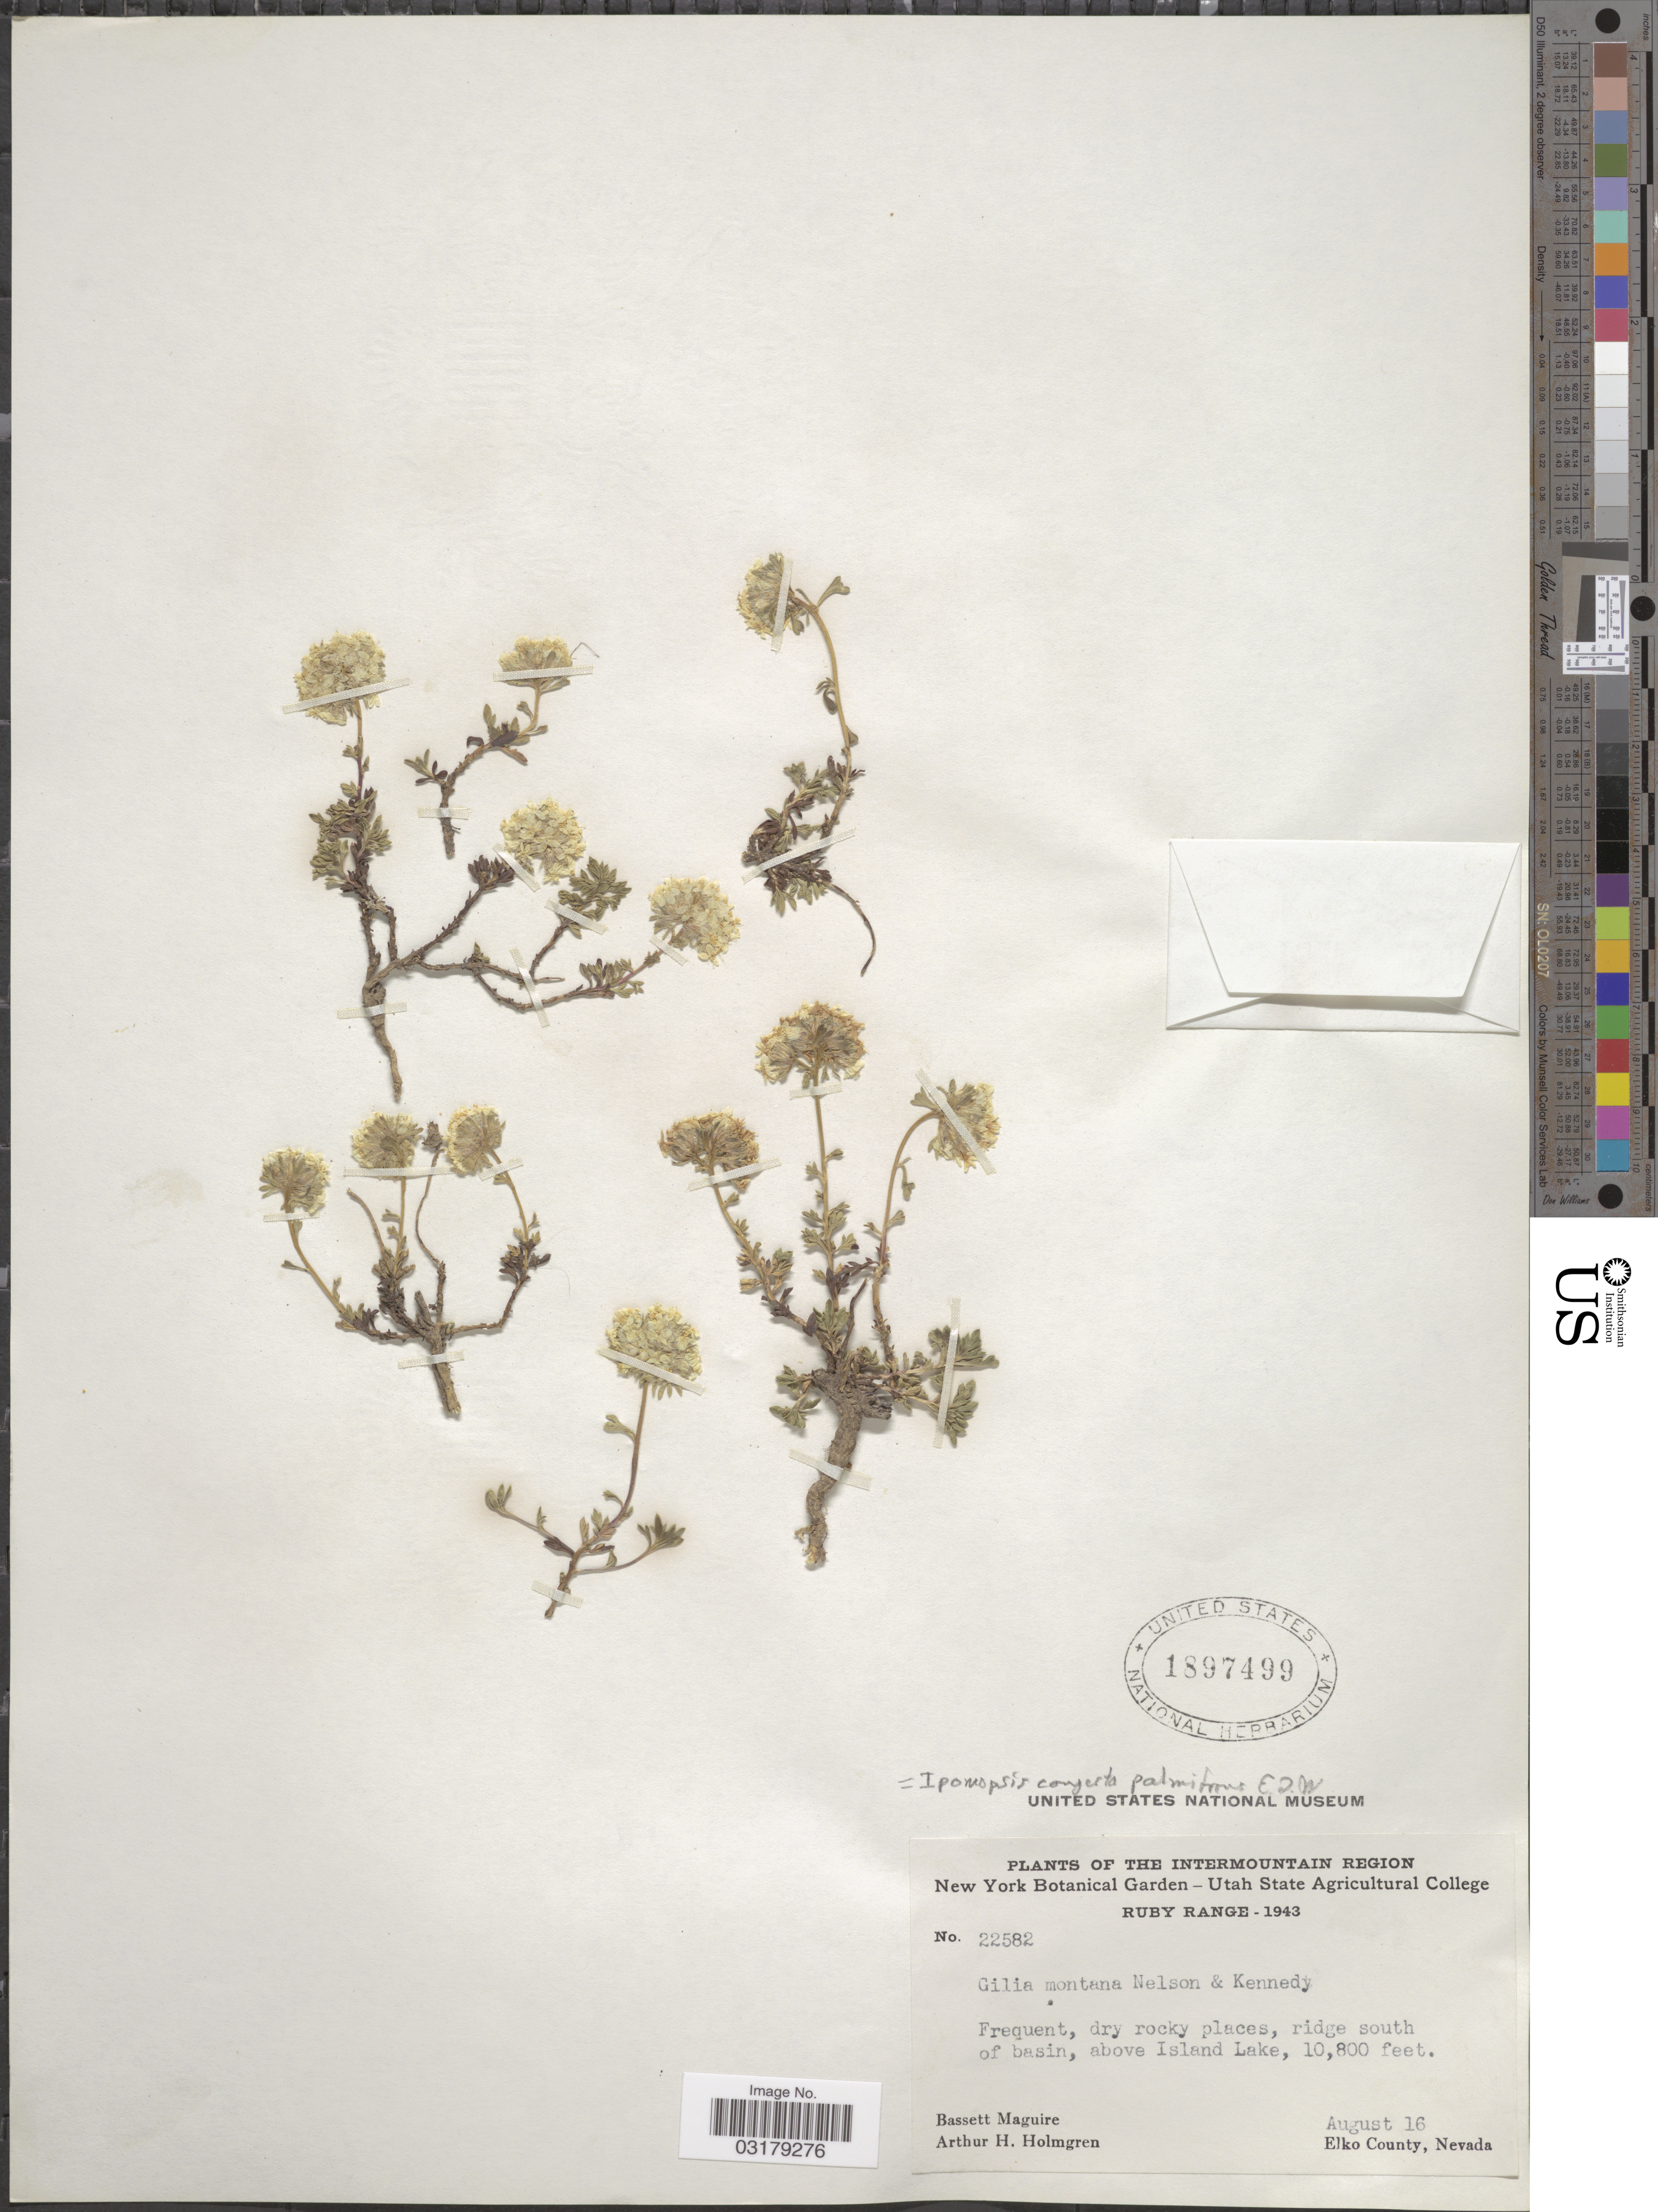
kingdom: Plantae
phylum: Tracheophyta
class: Magnoliopsida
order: Ericales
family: Polemoniaceae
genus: Ipomopsis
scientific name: Ipomopsis congesta var. montana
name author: (Constance & Rollins) Reveal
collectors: B. Maguire & A. H. Holmgren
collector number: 22582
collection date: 1943-08-26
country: United States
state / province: Nevada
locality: The Intermountain Region. Ruby Range. Frequent, dry rocky places, ridge south of basin, above Island Lake. Elko County.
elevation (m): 3292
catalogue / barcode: US 1897499